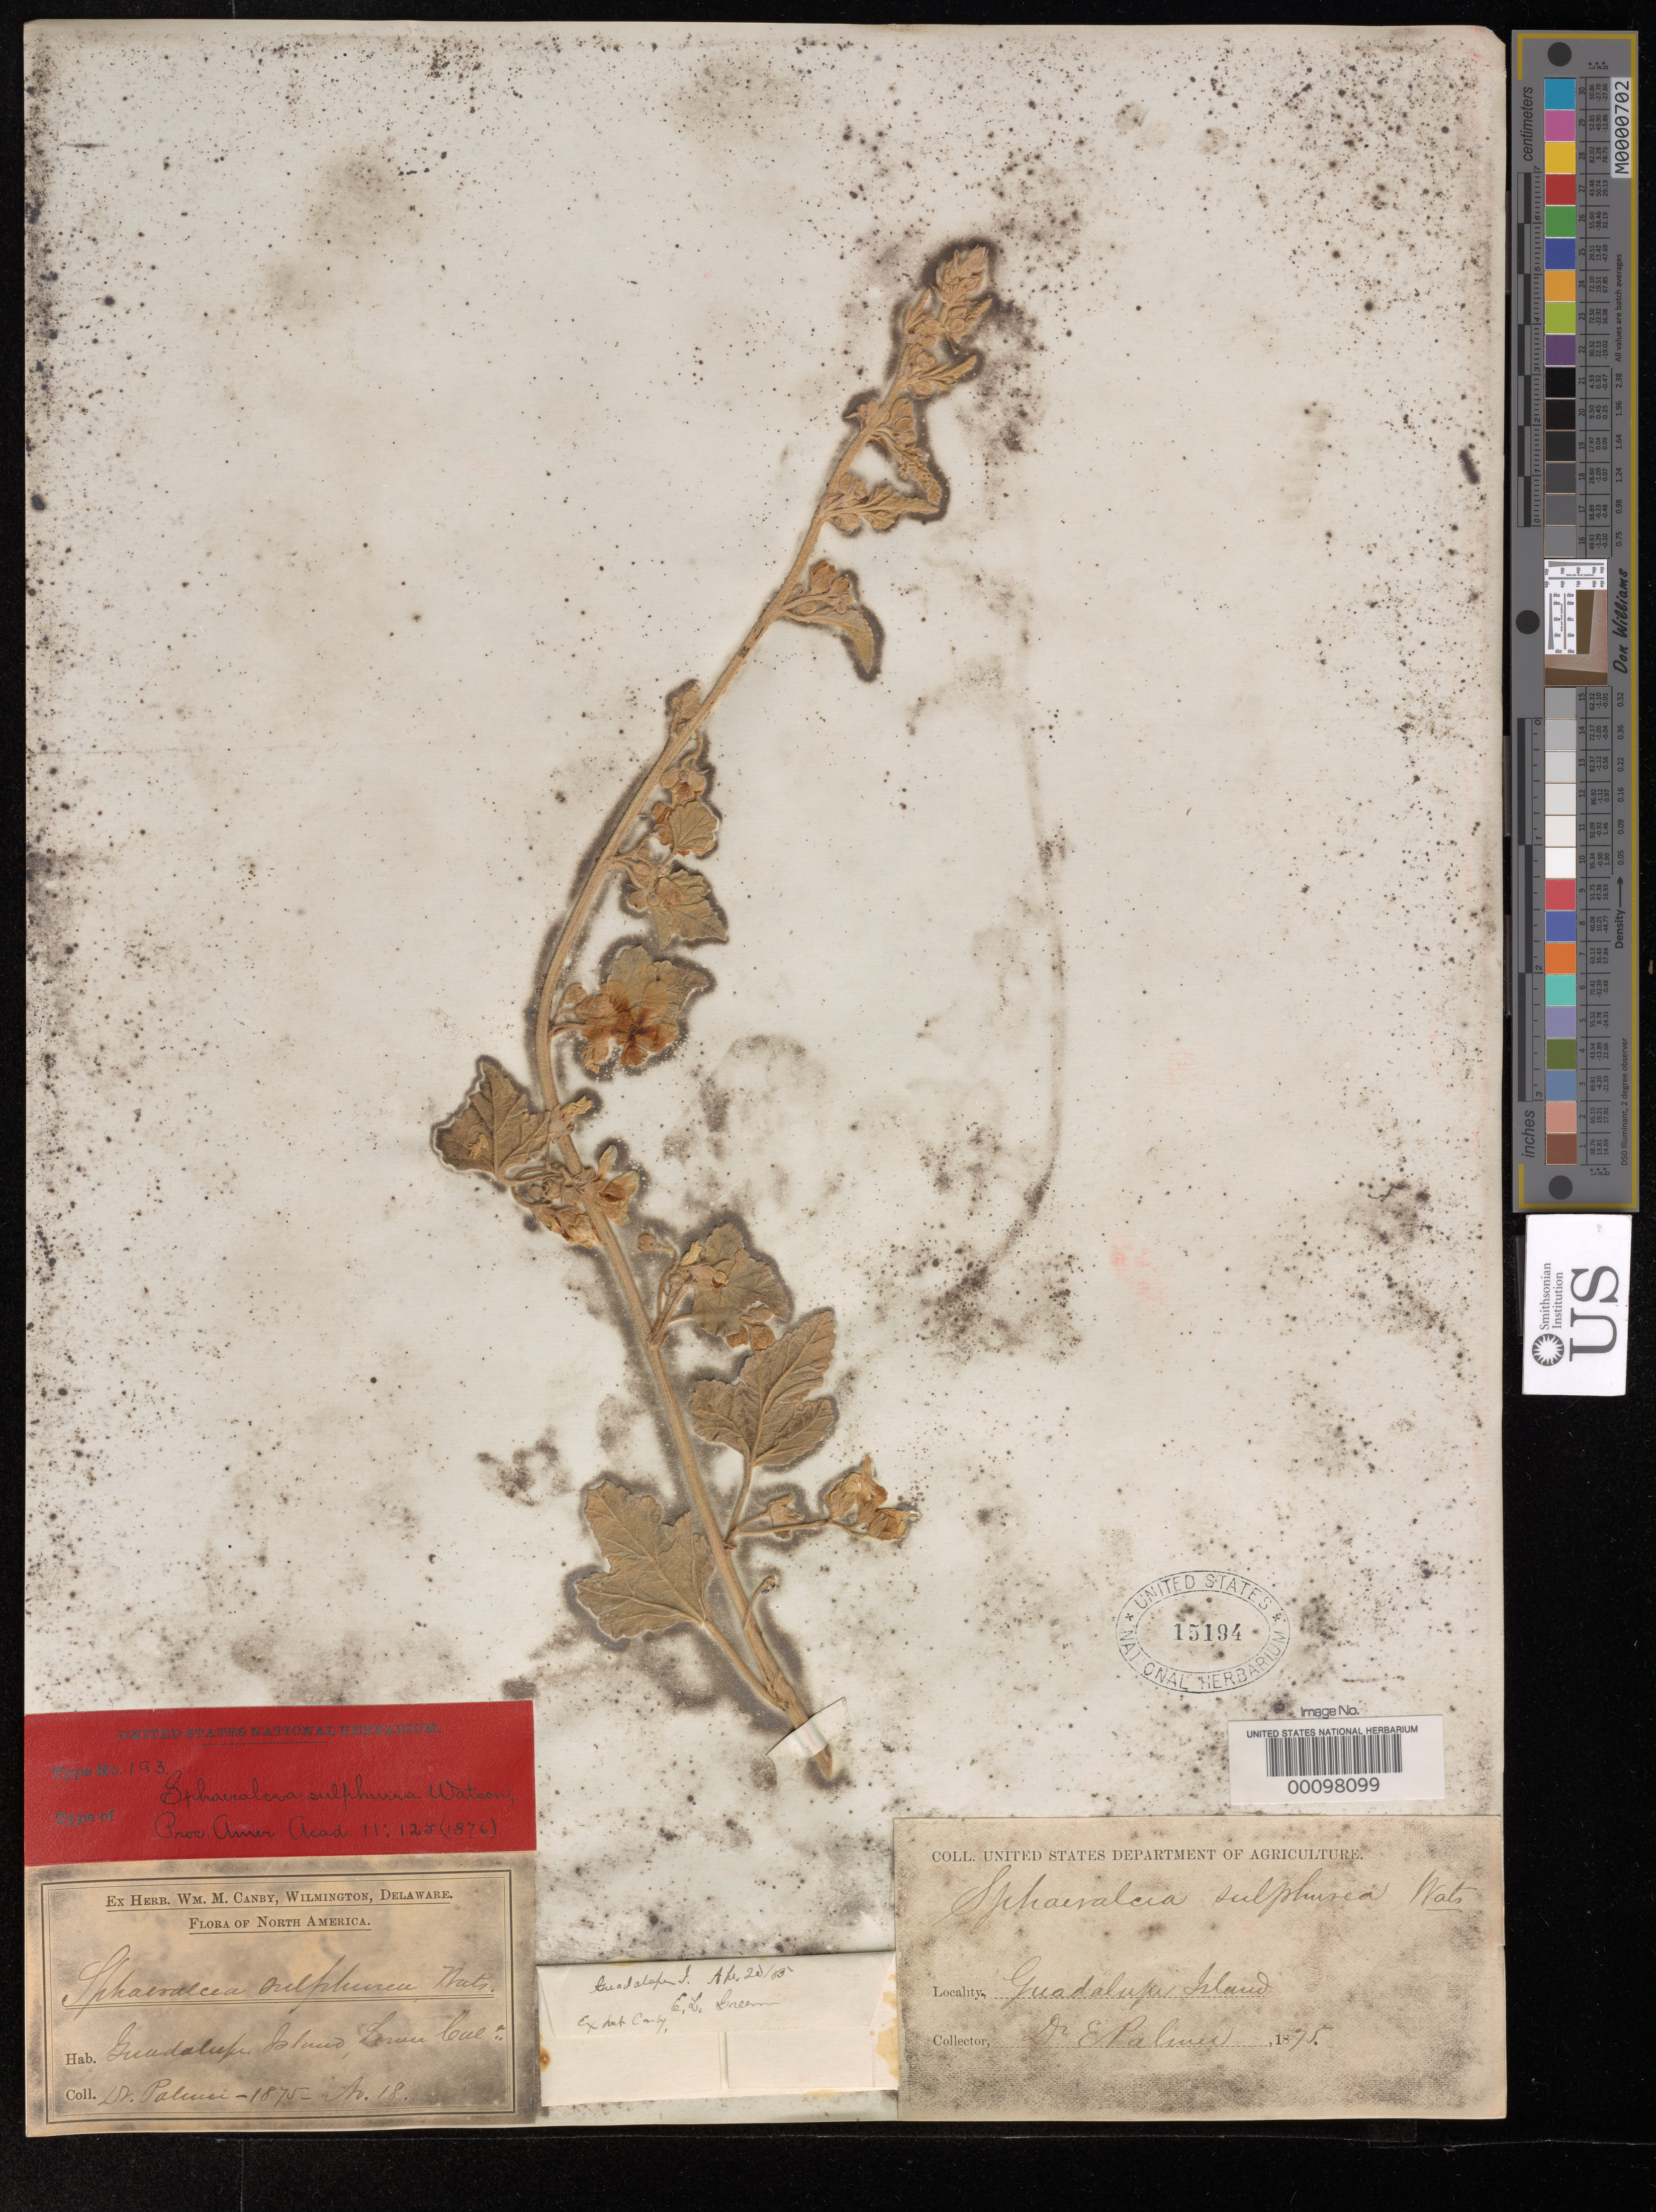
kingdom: Plantae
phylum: Tracheophyta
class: Magnoliopsida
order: Malvales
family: Malvaceae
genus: Sphaeralcea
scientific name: Sphaeralcea sulphurea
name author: S. Watson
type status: Type Collection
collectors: E. Palmer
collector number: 18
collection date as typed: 1875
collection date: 1875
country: Mexico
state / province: Baja California Norte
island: Guadalupe Island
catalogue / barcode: US 15194